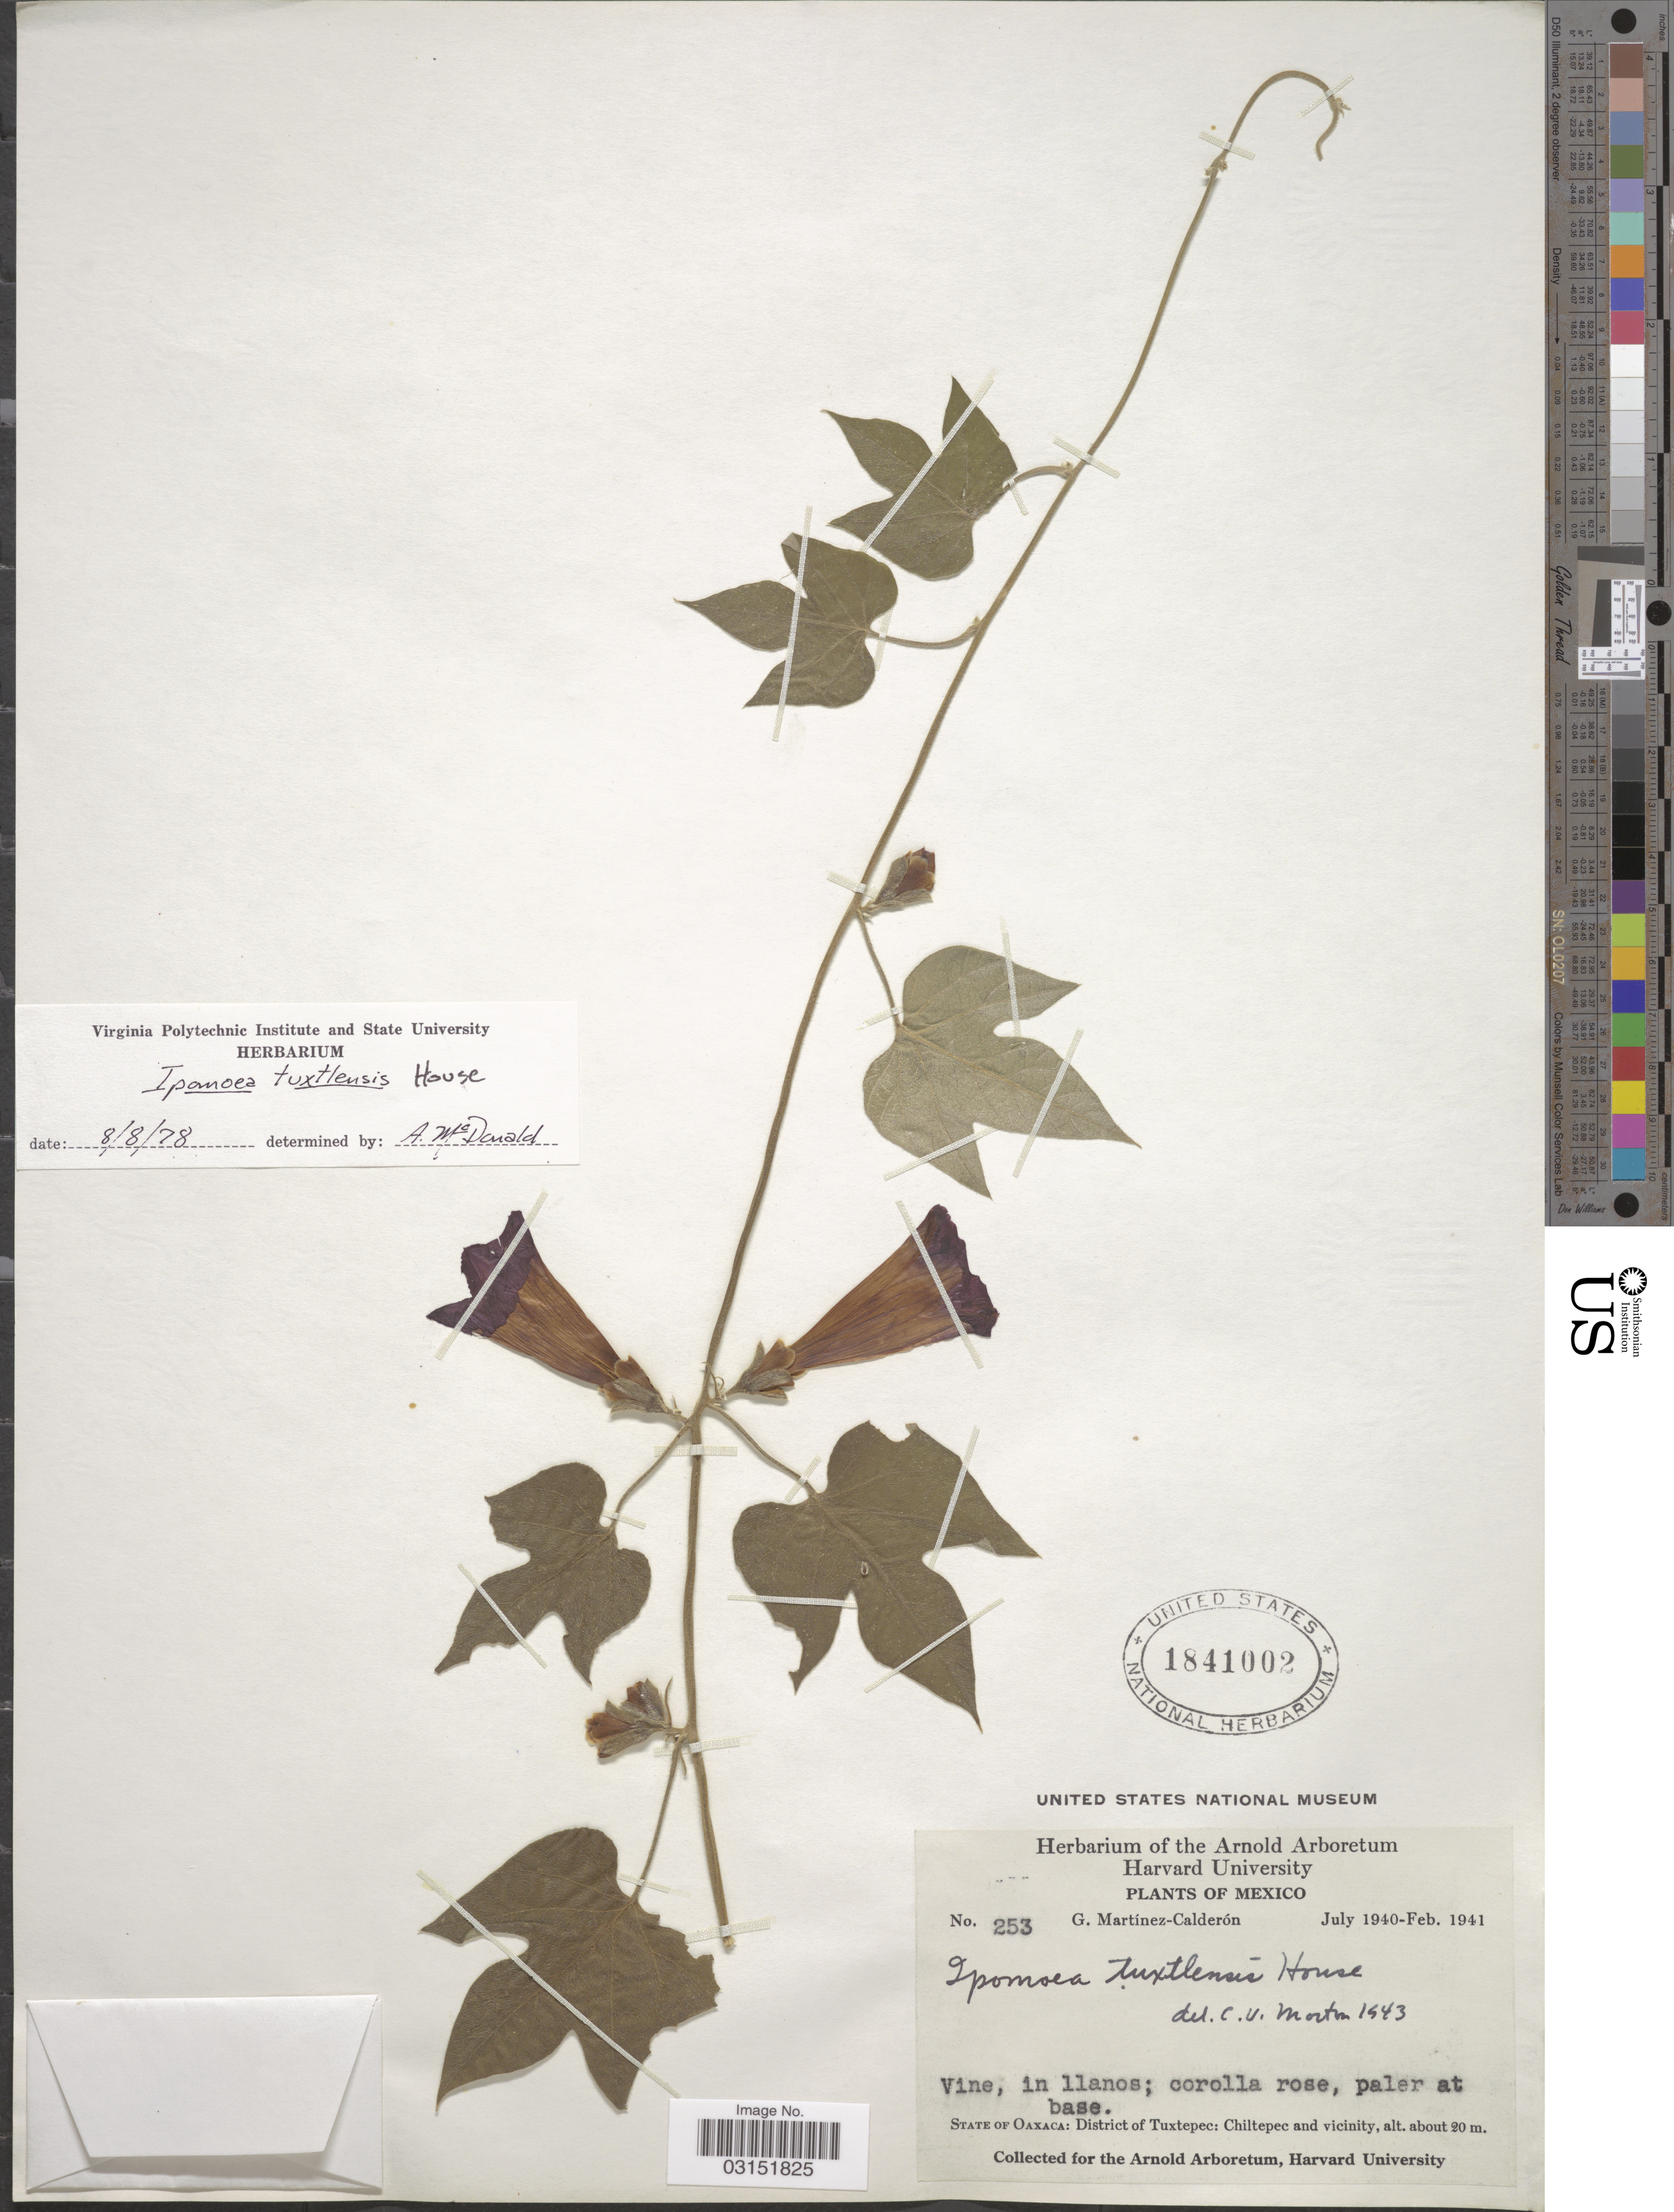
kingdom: Plantae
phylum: Tracheophyta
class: Magnoliopsida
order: Solanales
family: Convolvulaceae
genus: Ipomoea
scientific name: Ipomoea tuxtlensis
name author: House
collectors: G. Martínez Calderón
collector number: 253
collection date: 1940-07/1941-02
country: Mexico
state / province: Oaxaca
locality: District of Tuxtepec: Chiltepec and vicinity.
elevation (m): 20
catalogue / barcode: US 1841002